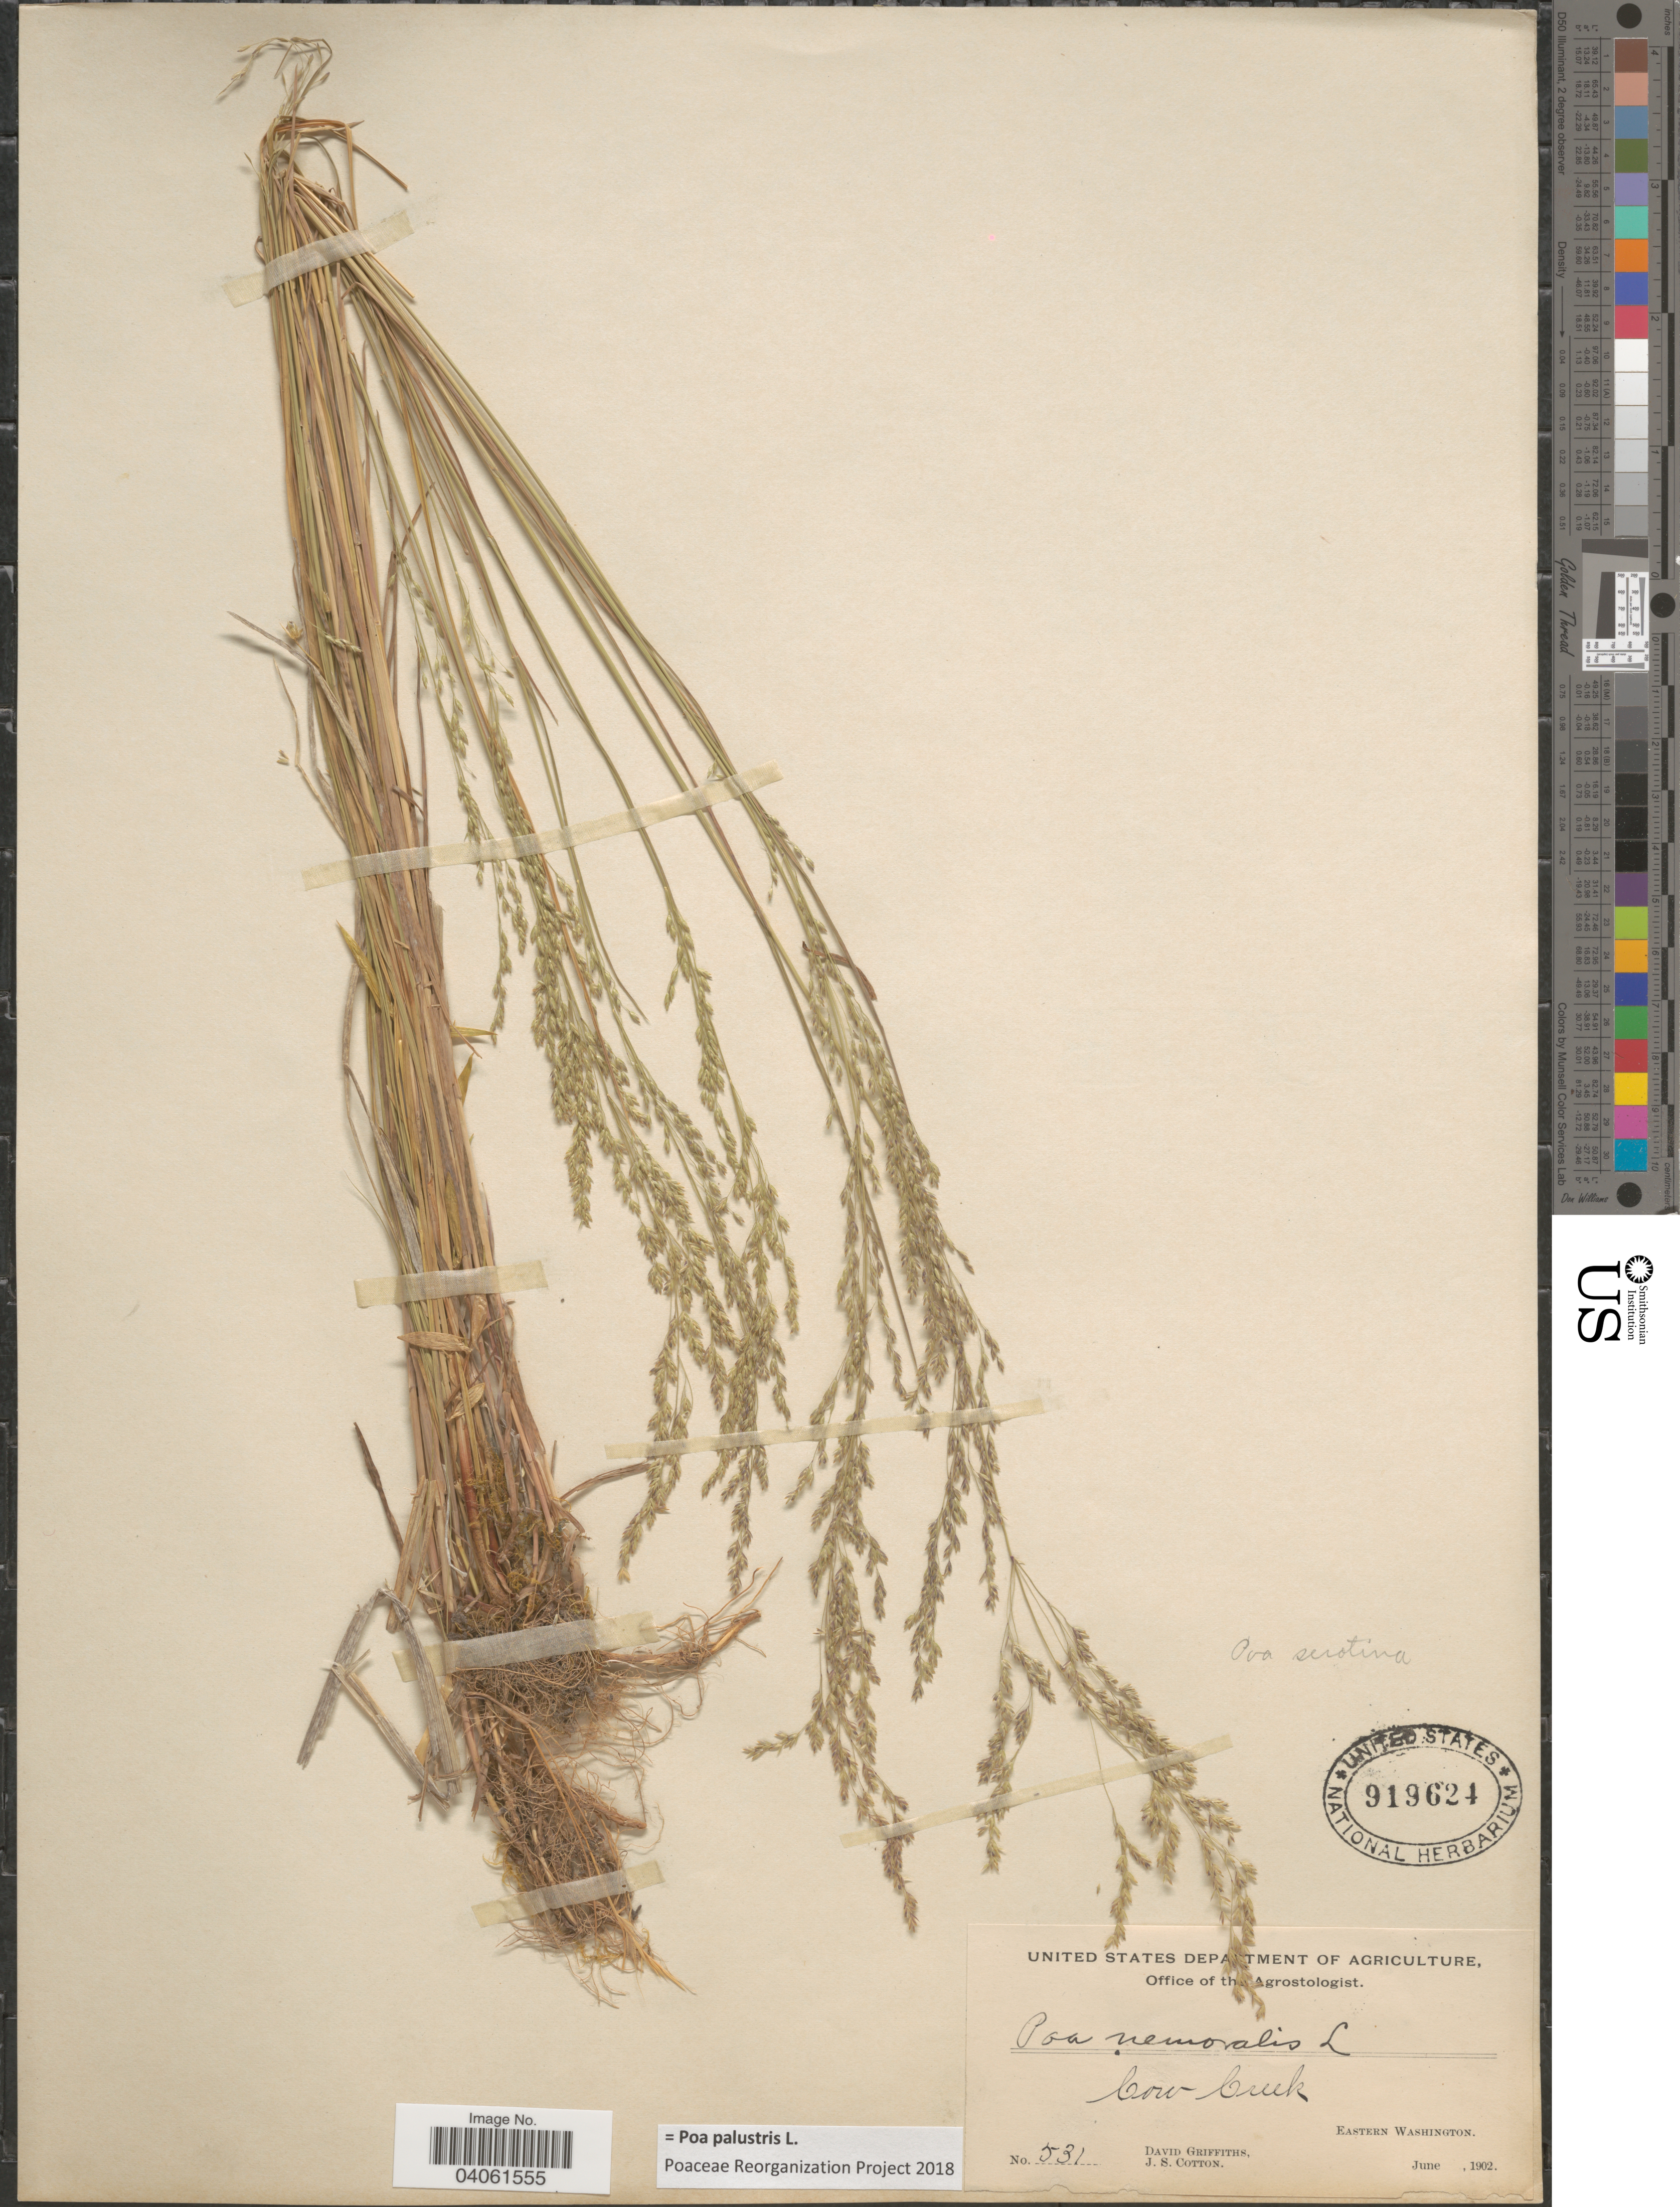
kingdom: Plantae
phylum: Tracheophyta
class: Liliopsida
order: Poales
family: Poaceae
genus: Poa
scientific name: Poa palustris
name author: L.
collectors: D. Griffiths & J. S. Cotton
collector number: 531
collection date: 1902-06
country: United States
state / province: Washington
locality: Cow Creek, Eastern Washington.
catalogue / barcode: US 919624